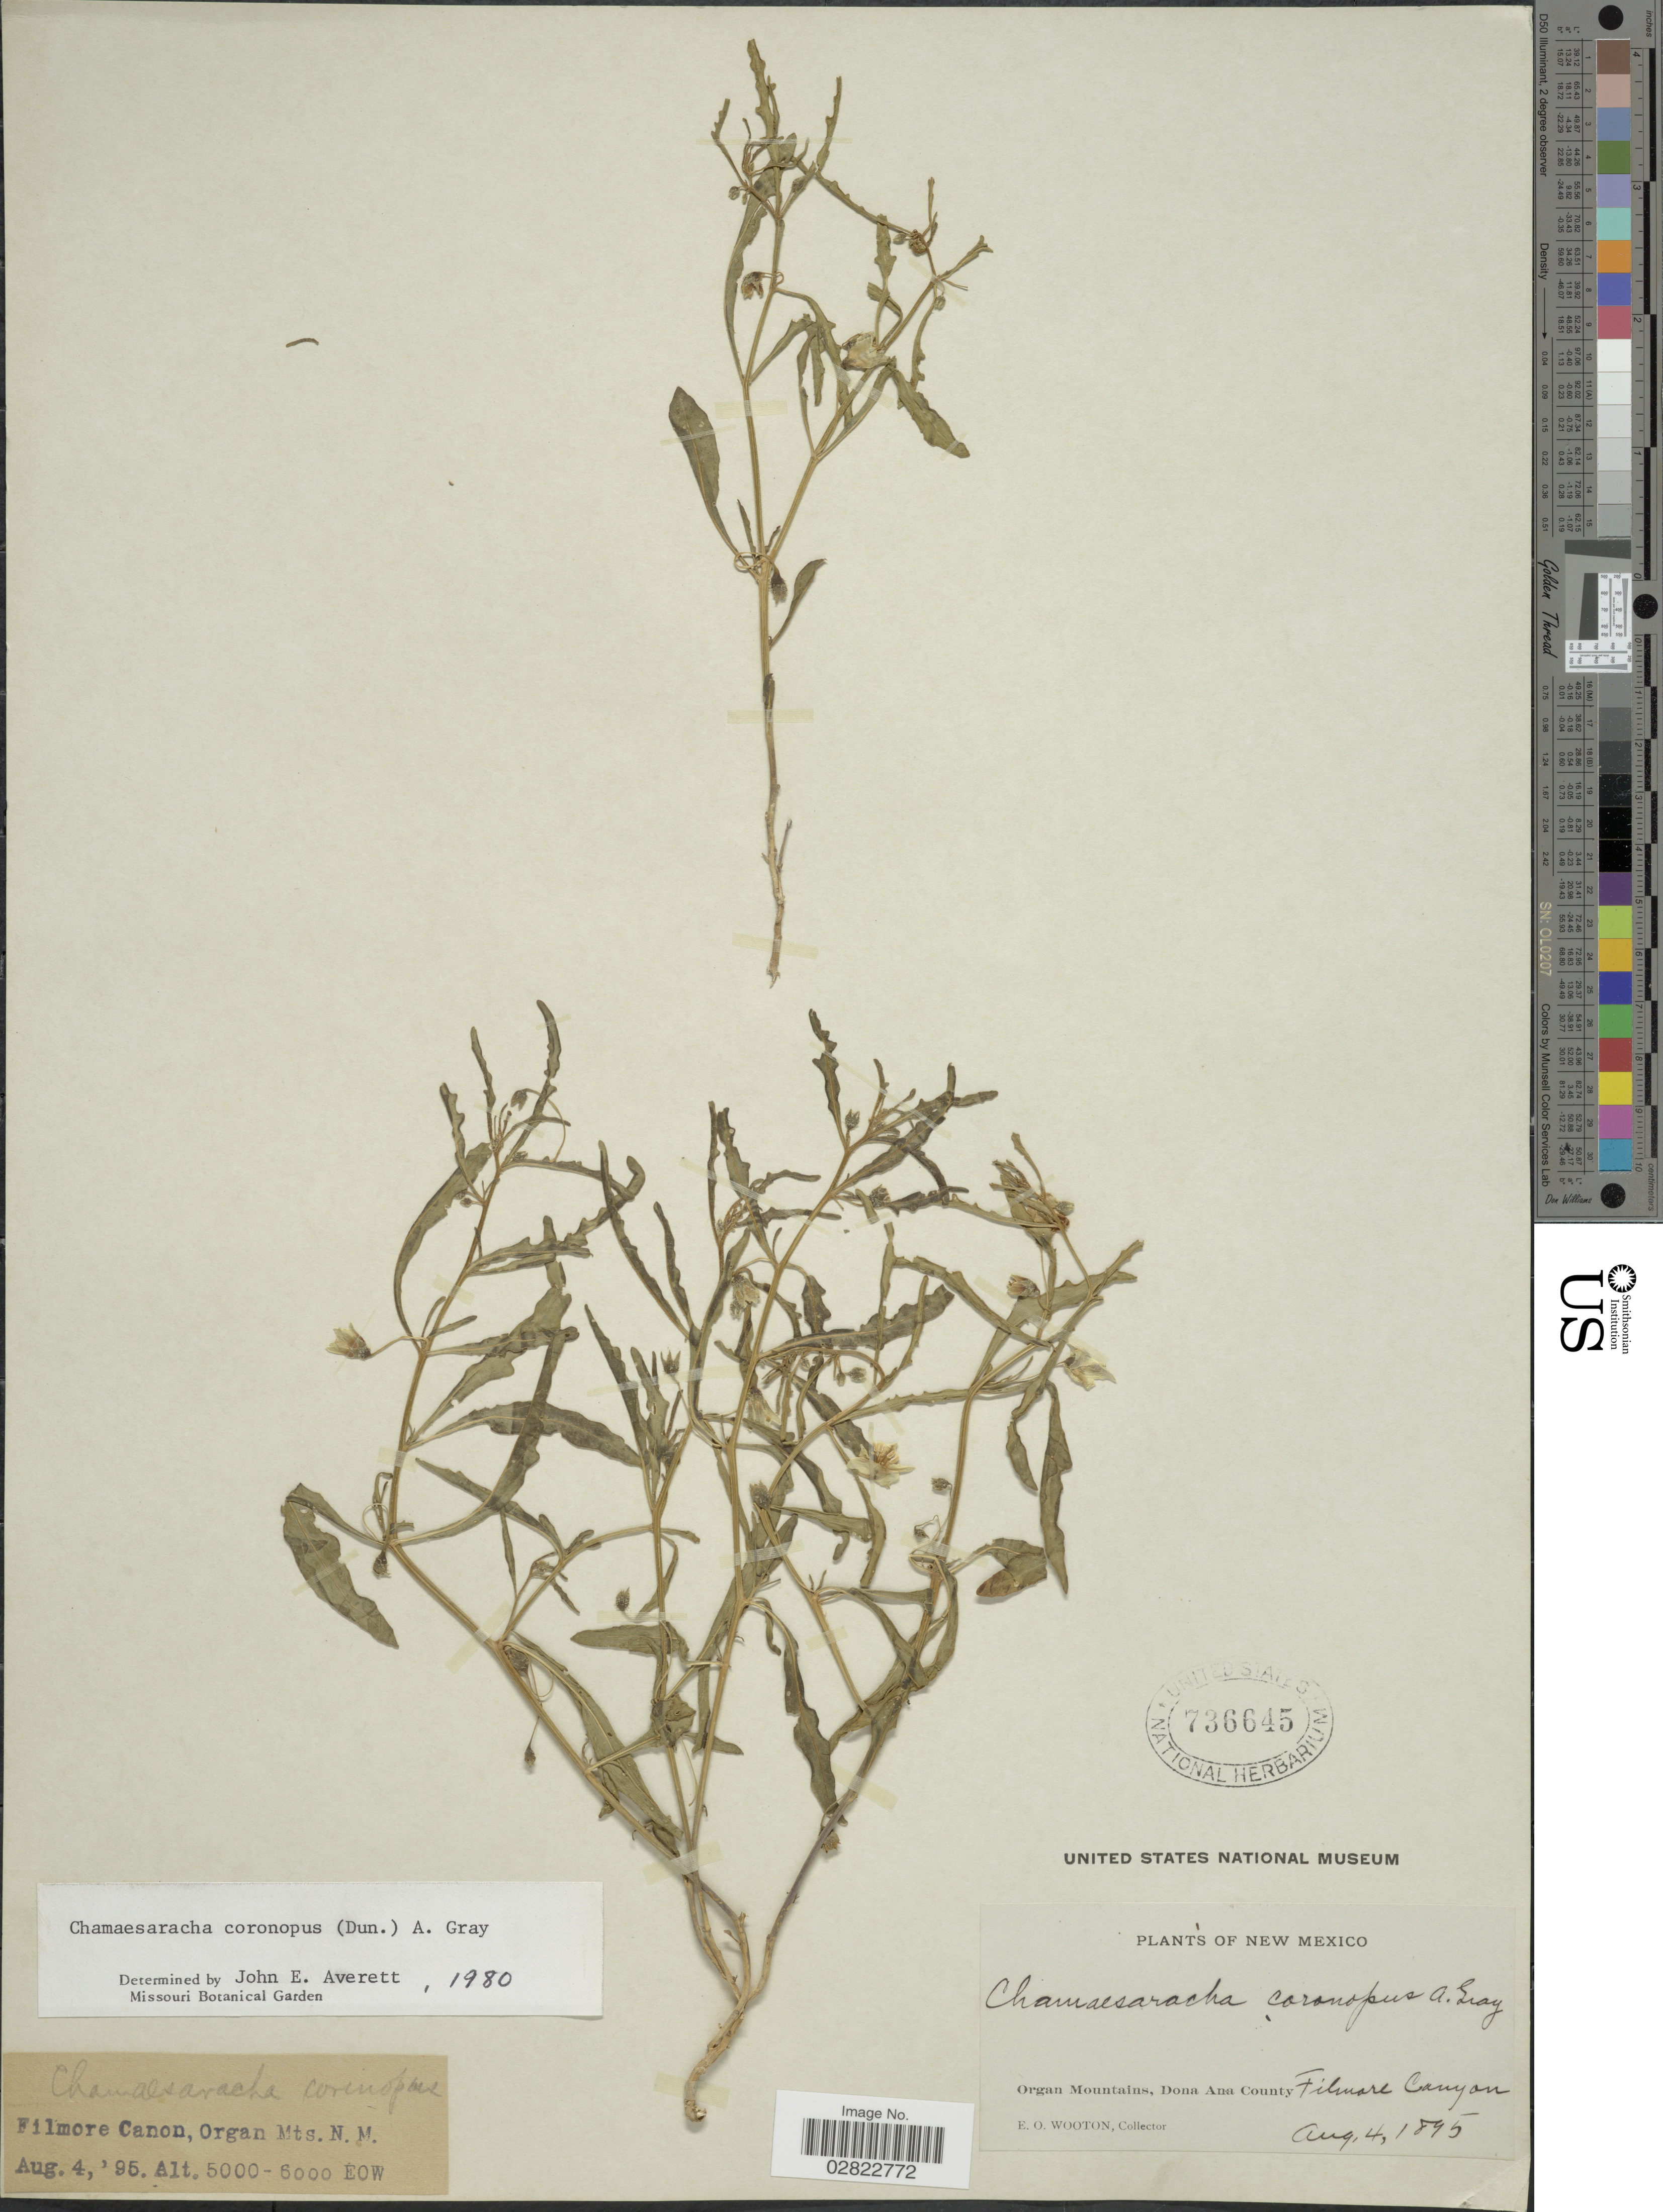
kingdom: Plantae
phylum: Tracheophyta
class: Magnoliopsida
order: Solanales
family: Solanaceae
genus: Chamaesaracha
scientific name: Chamaesaracha coronopus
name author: (Dunal) A. Gray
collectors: E. O. Wooton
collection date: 1895-08-04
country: United States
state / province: New Mexico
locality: Organ Mountains, Dona Ana County, Filmore Canyon.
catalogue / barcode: US 736645